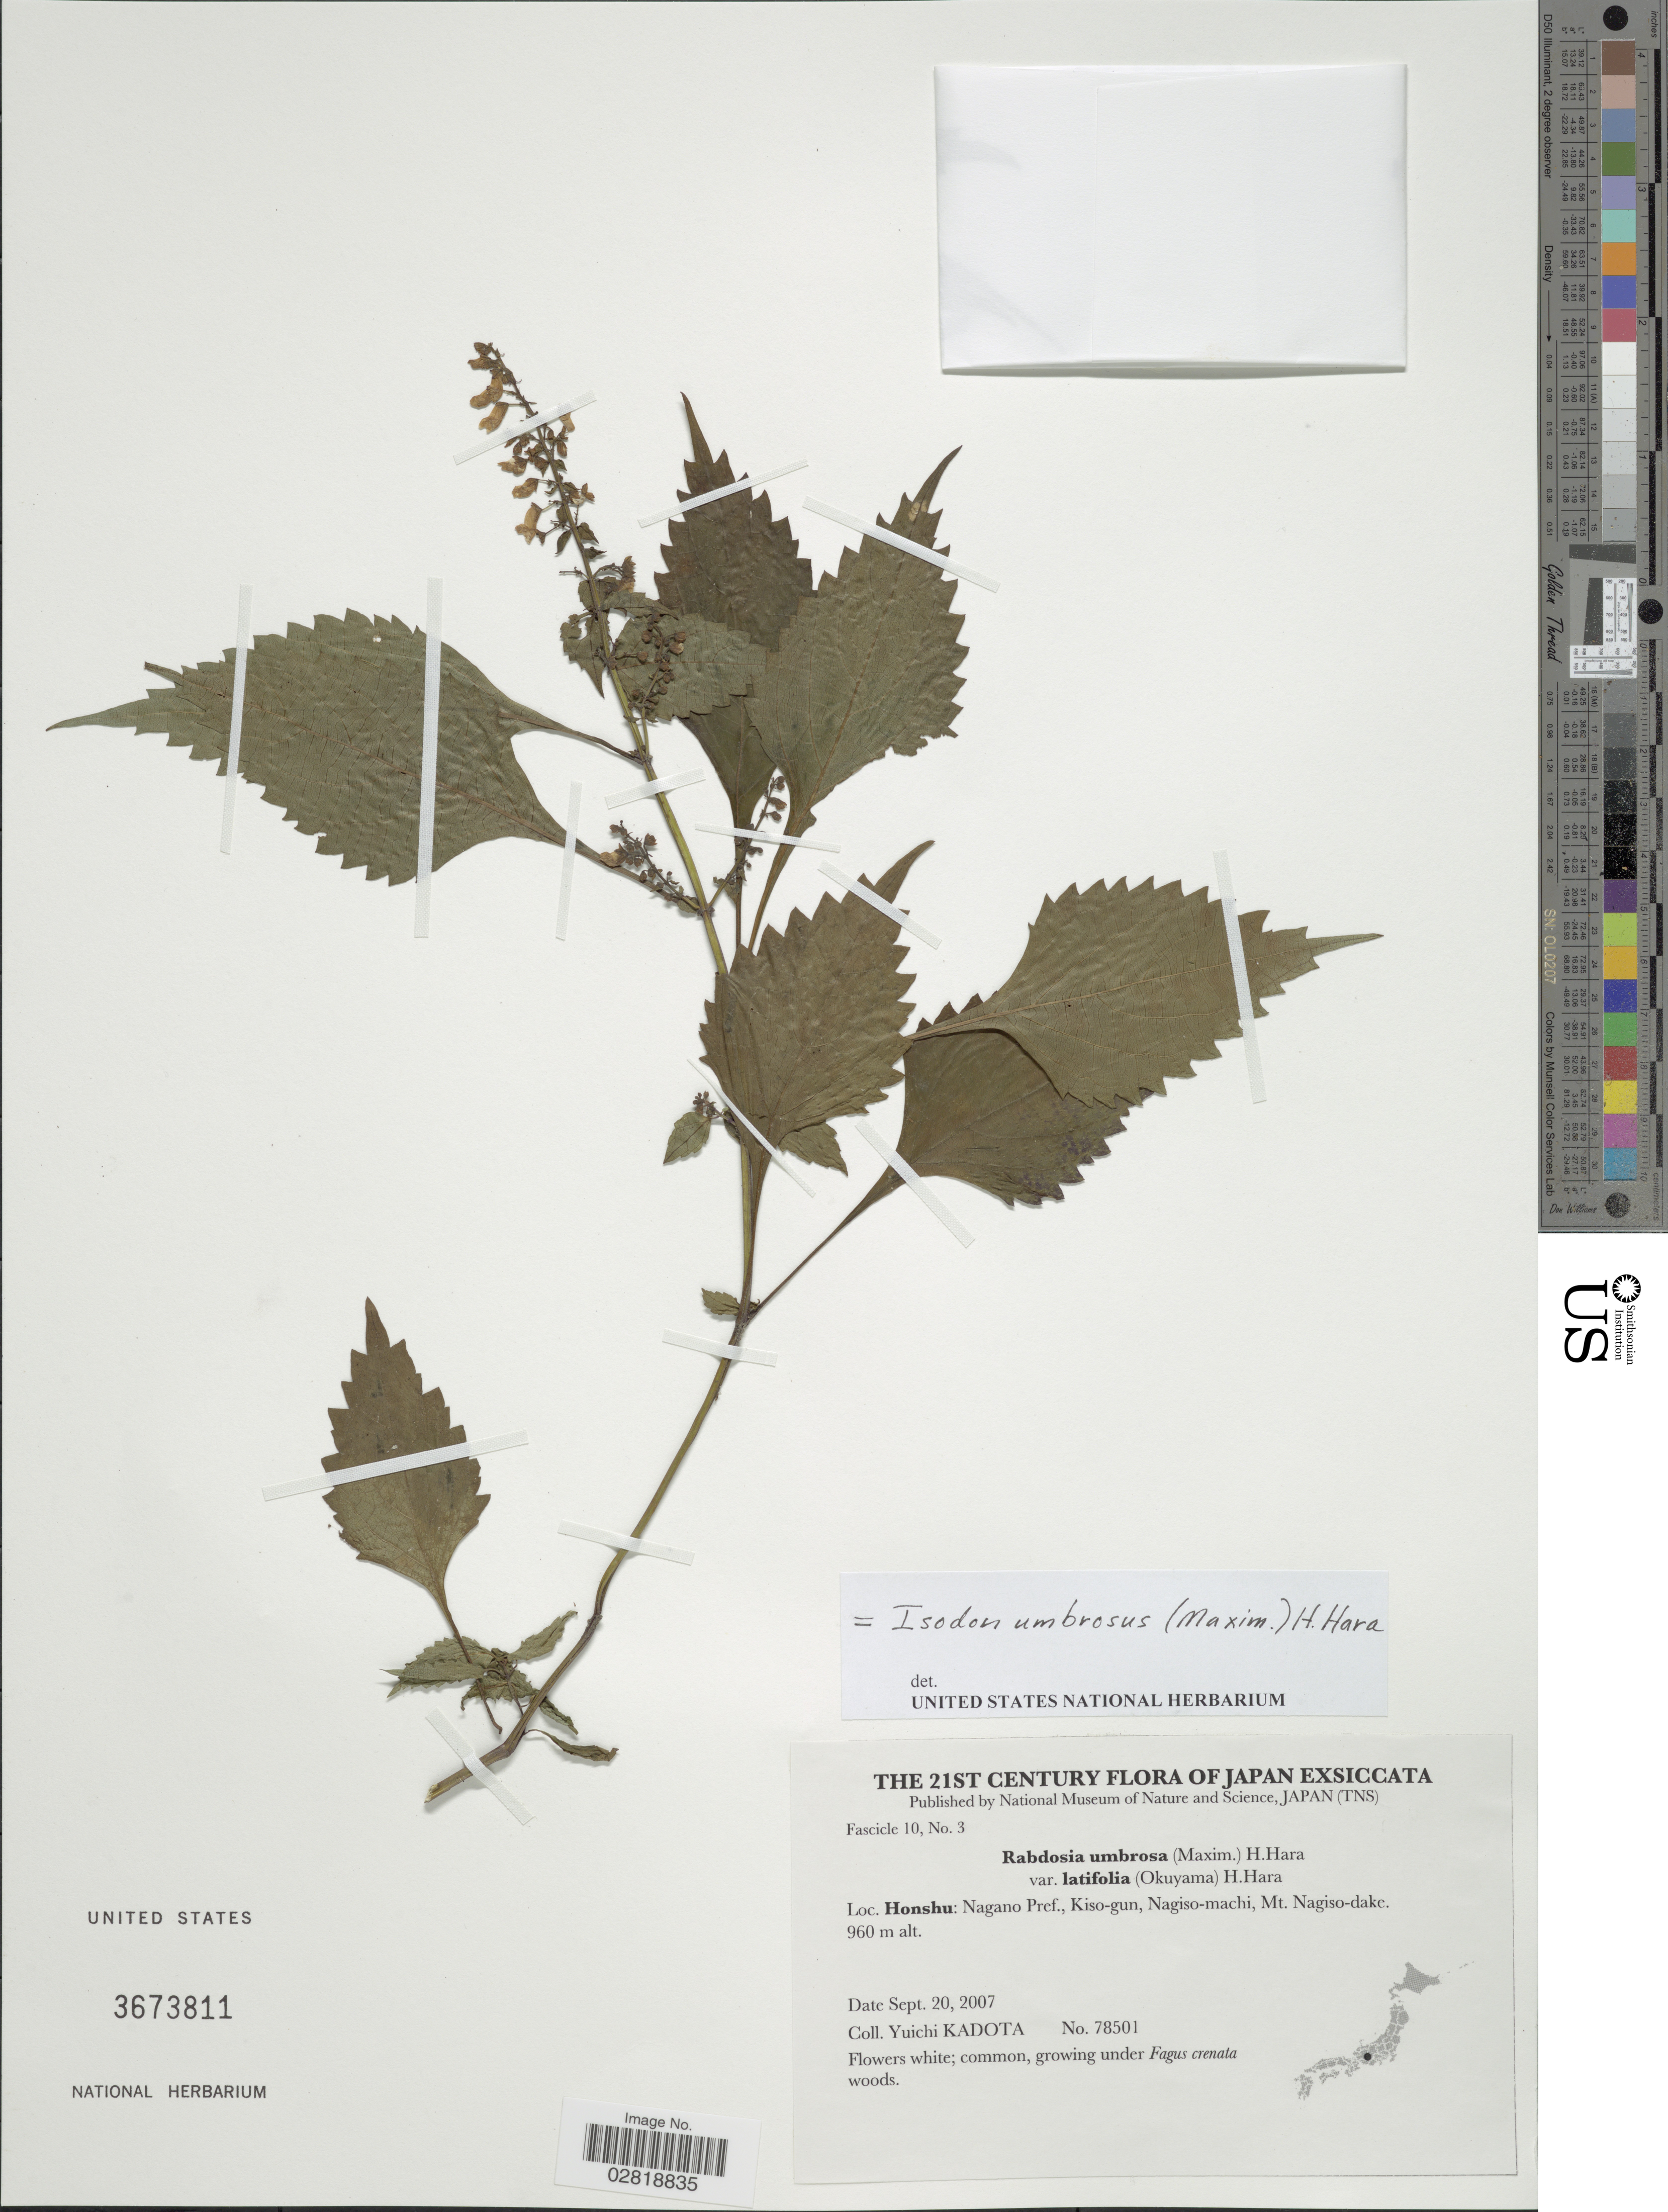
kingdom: Plantae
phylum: Tracheophyta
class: Magnoliopsida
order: Lamiales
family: Lamiaceae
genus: Isodon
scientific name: Isodon umbrosus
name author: (Maxim.) H. Hara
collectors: Y. Kadota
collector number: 78501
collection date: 2007-09-20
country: Japan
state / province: Nagano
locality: Honshu: Nagano Pref., Kigo-gun, Nagiso-machi, Mt. Nagiso-dake.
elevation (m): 960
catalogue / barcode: US 3673811